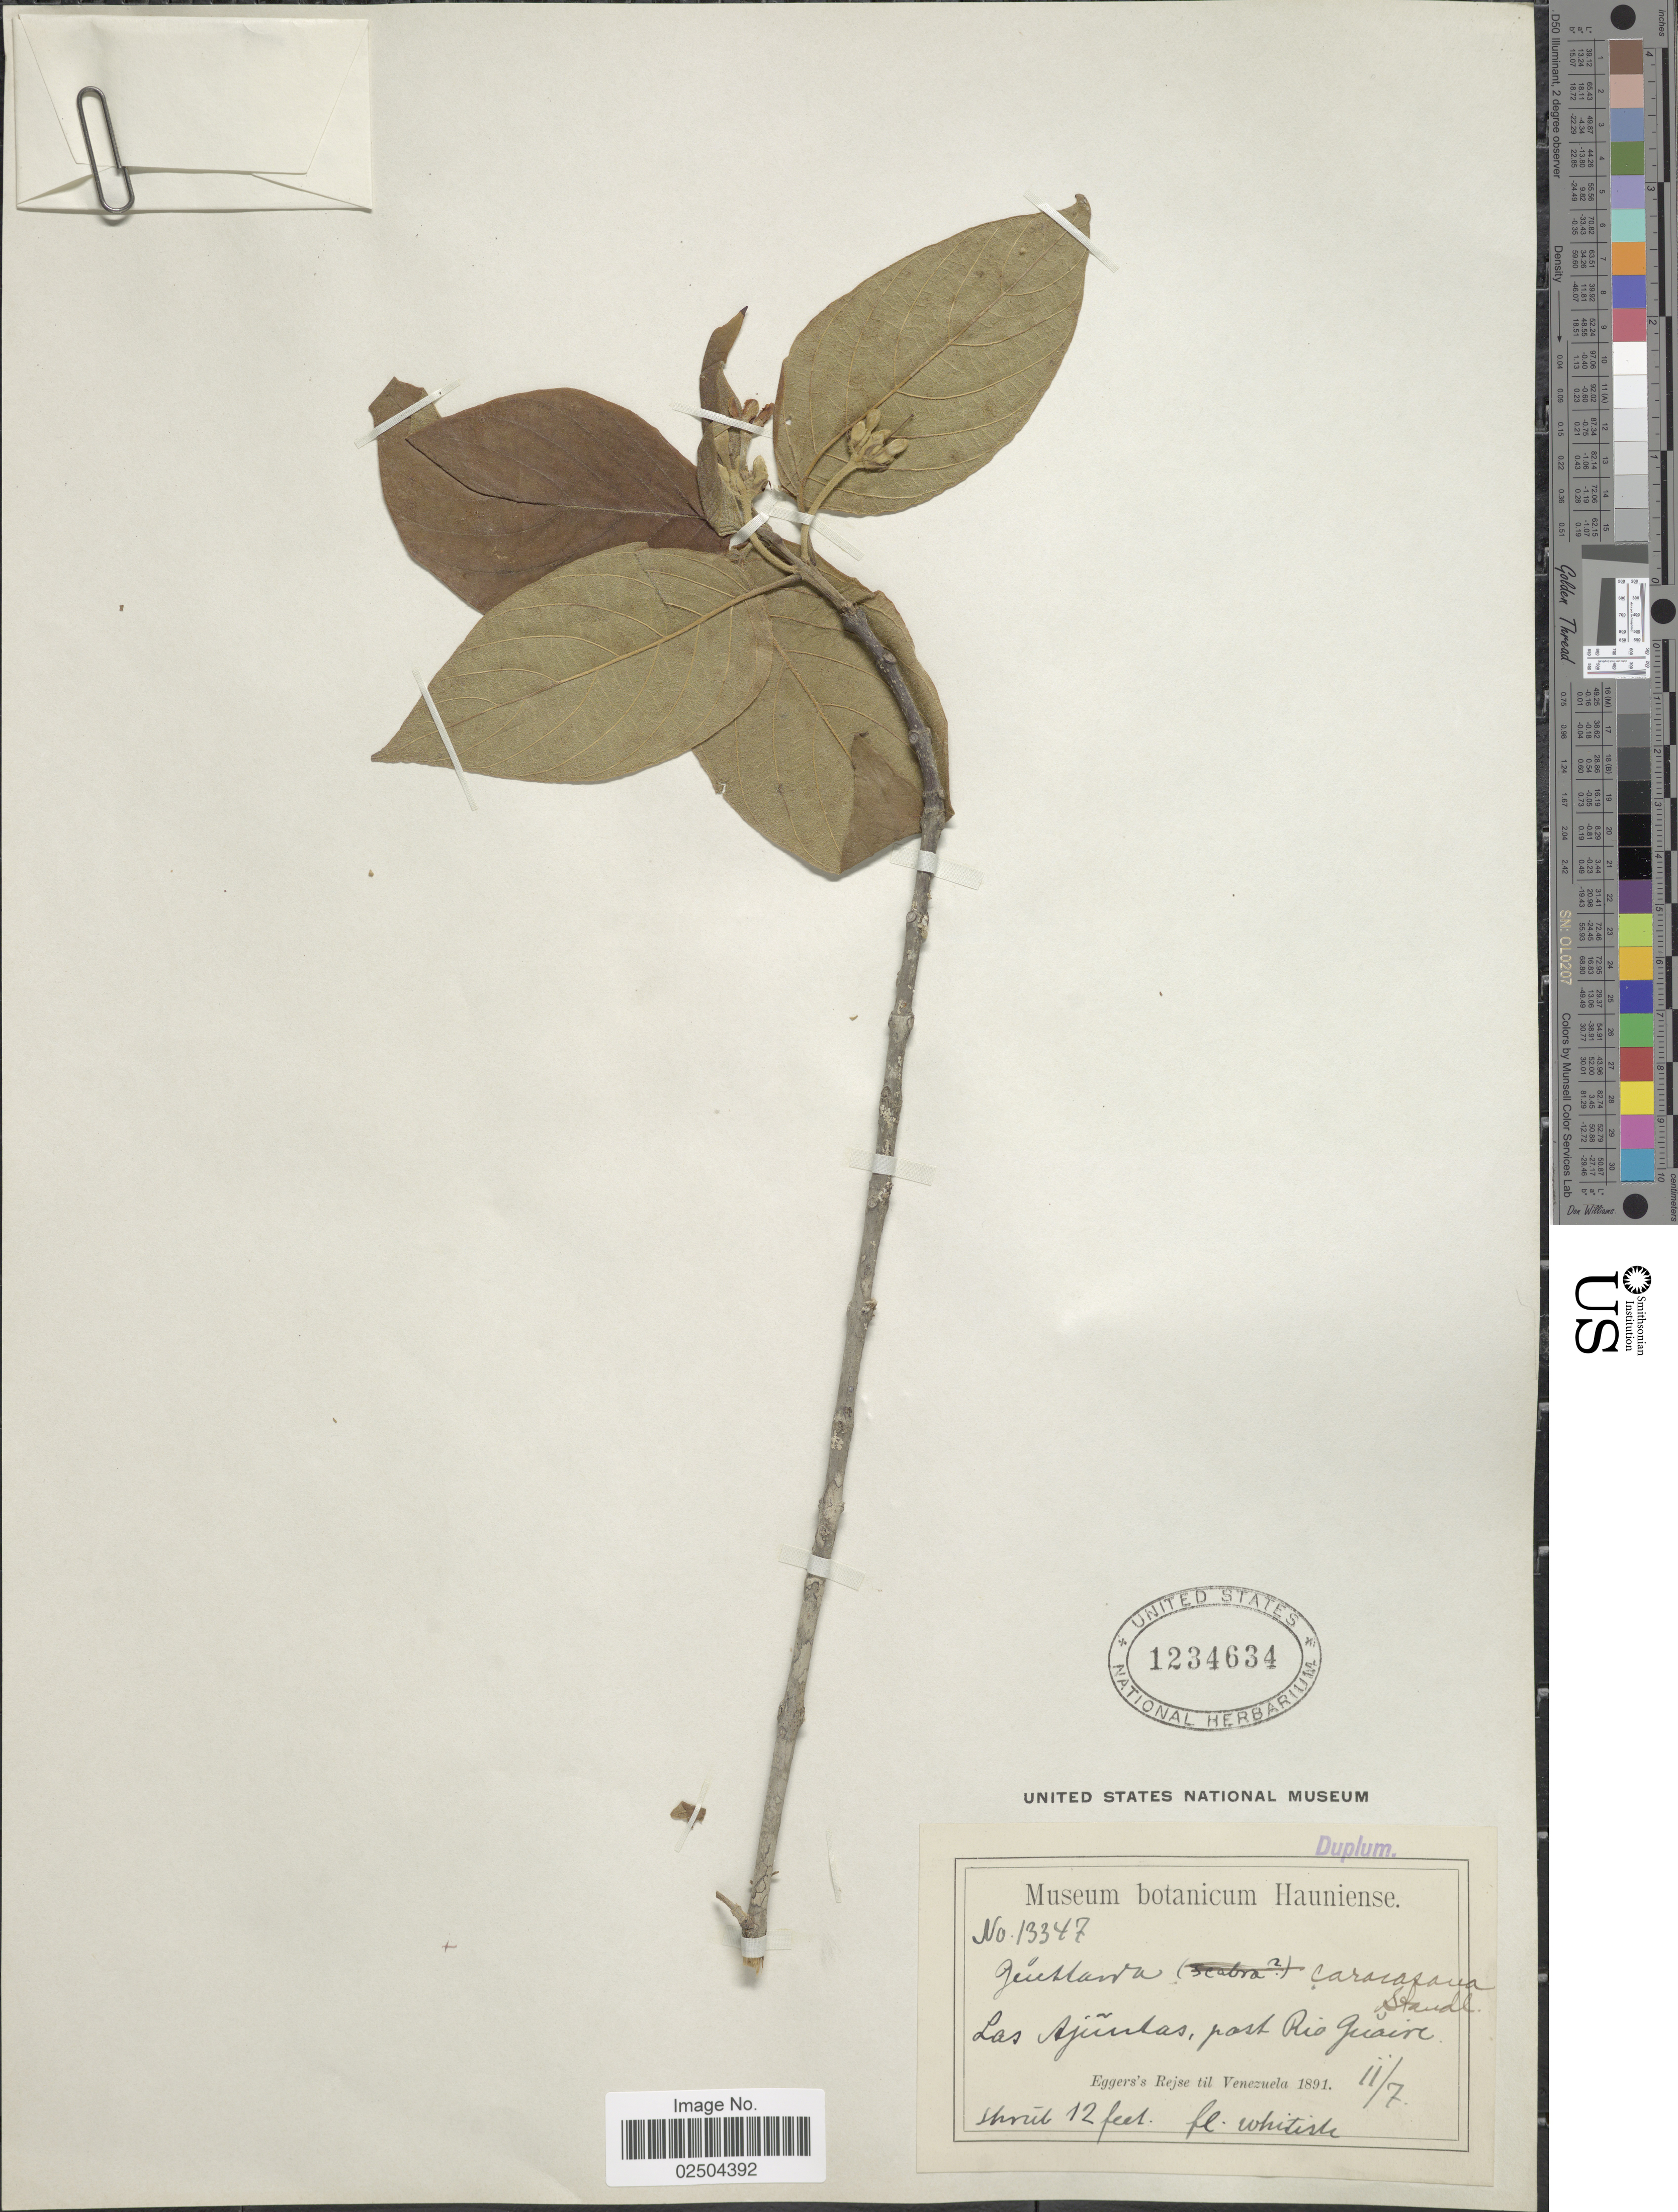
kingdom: Plantae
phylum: Tracheophyta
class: Magnoliopsida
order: Gentianales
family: Rubiaceae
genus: Guettarda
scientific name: Guettarda caracasana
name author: Standl. in Pittier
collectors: -. Eggers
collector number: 13347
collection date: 1891-07-11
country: Venezuela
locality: Las Ajuntas, past Rio Guaire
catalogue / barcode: US 1234634